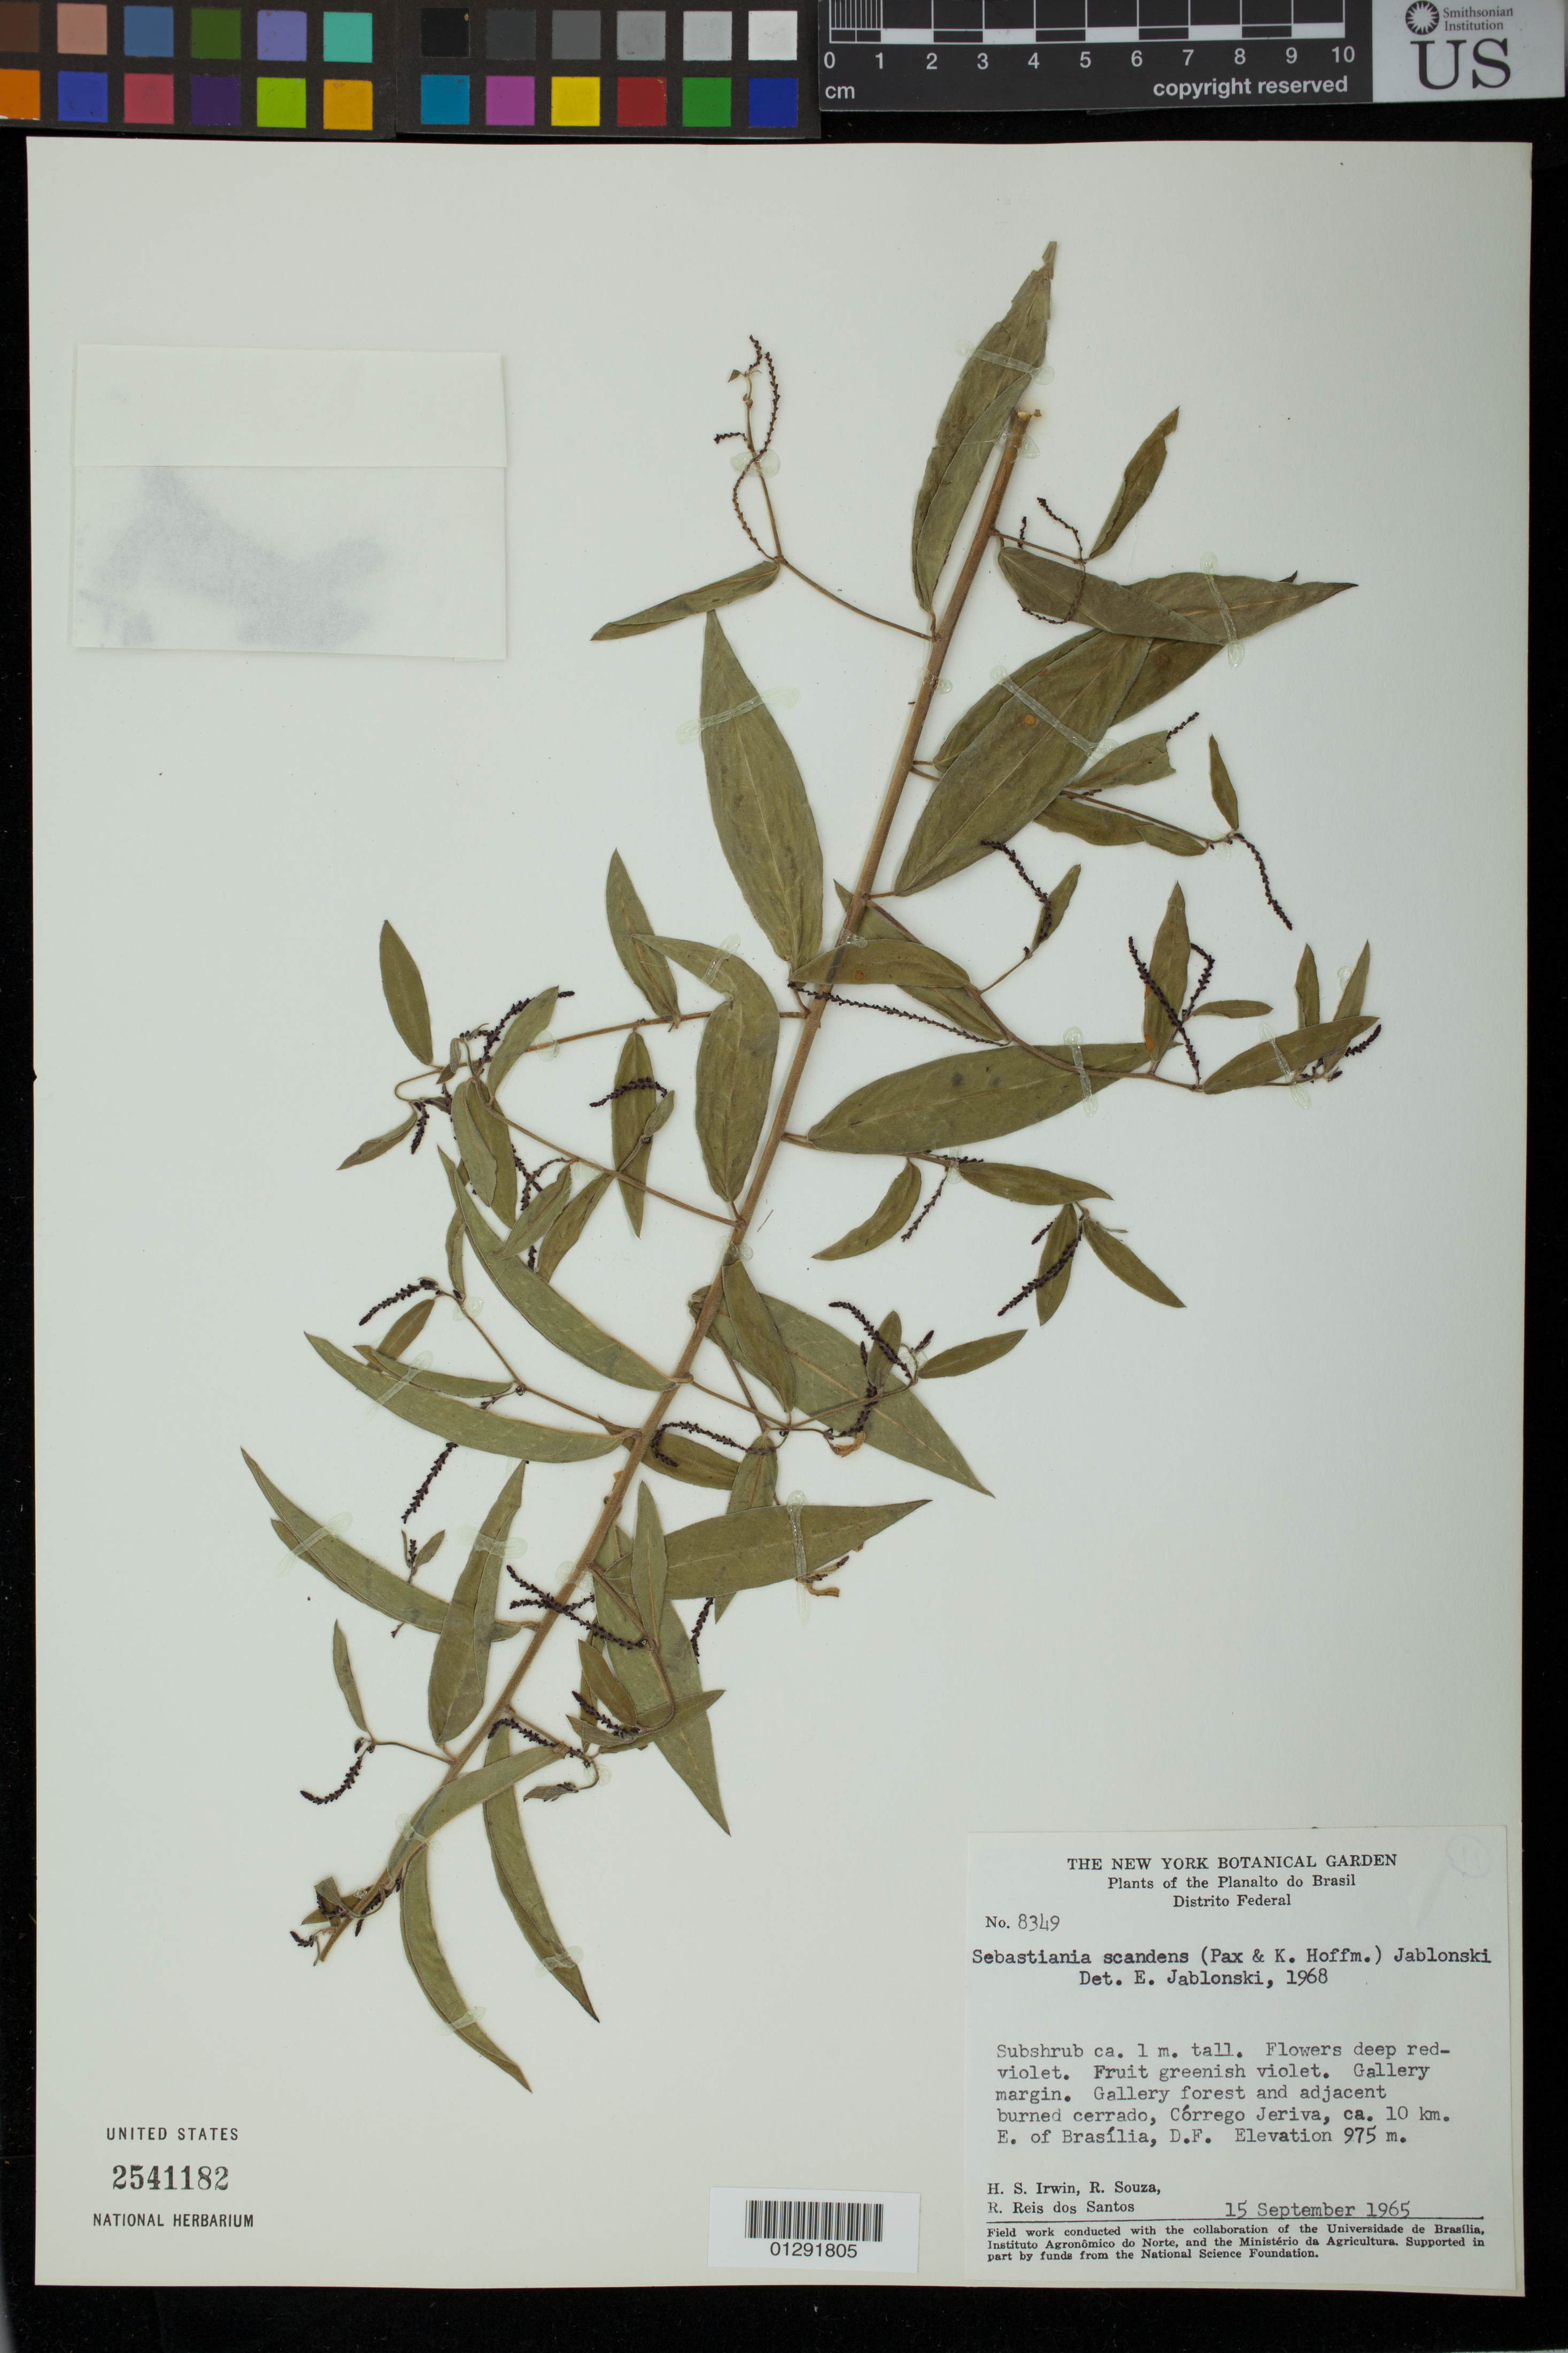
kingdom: Plantae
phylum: Tracheophyta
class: Magnoliopsida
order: Malpighiales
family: Euphorbiaceae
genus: Sebastiania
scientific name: Sebastiania scandens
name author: (Pax & K. Hoffm.) Jablonski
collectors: H. Irwin, R. Sousa & R. Reis dos Santos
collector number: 8349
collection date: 1965-09-15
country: Brazil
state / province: Distrito Federal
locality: Corrego Jeriva, ca. 10 km. E. of Brasilia, D.F.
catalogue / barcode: US 2541182